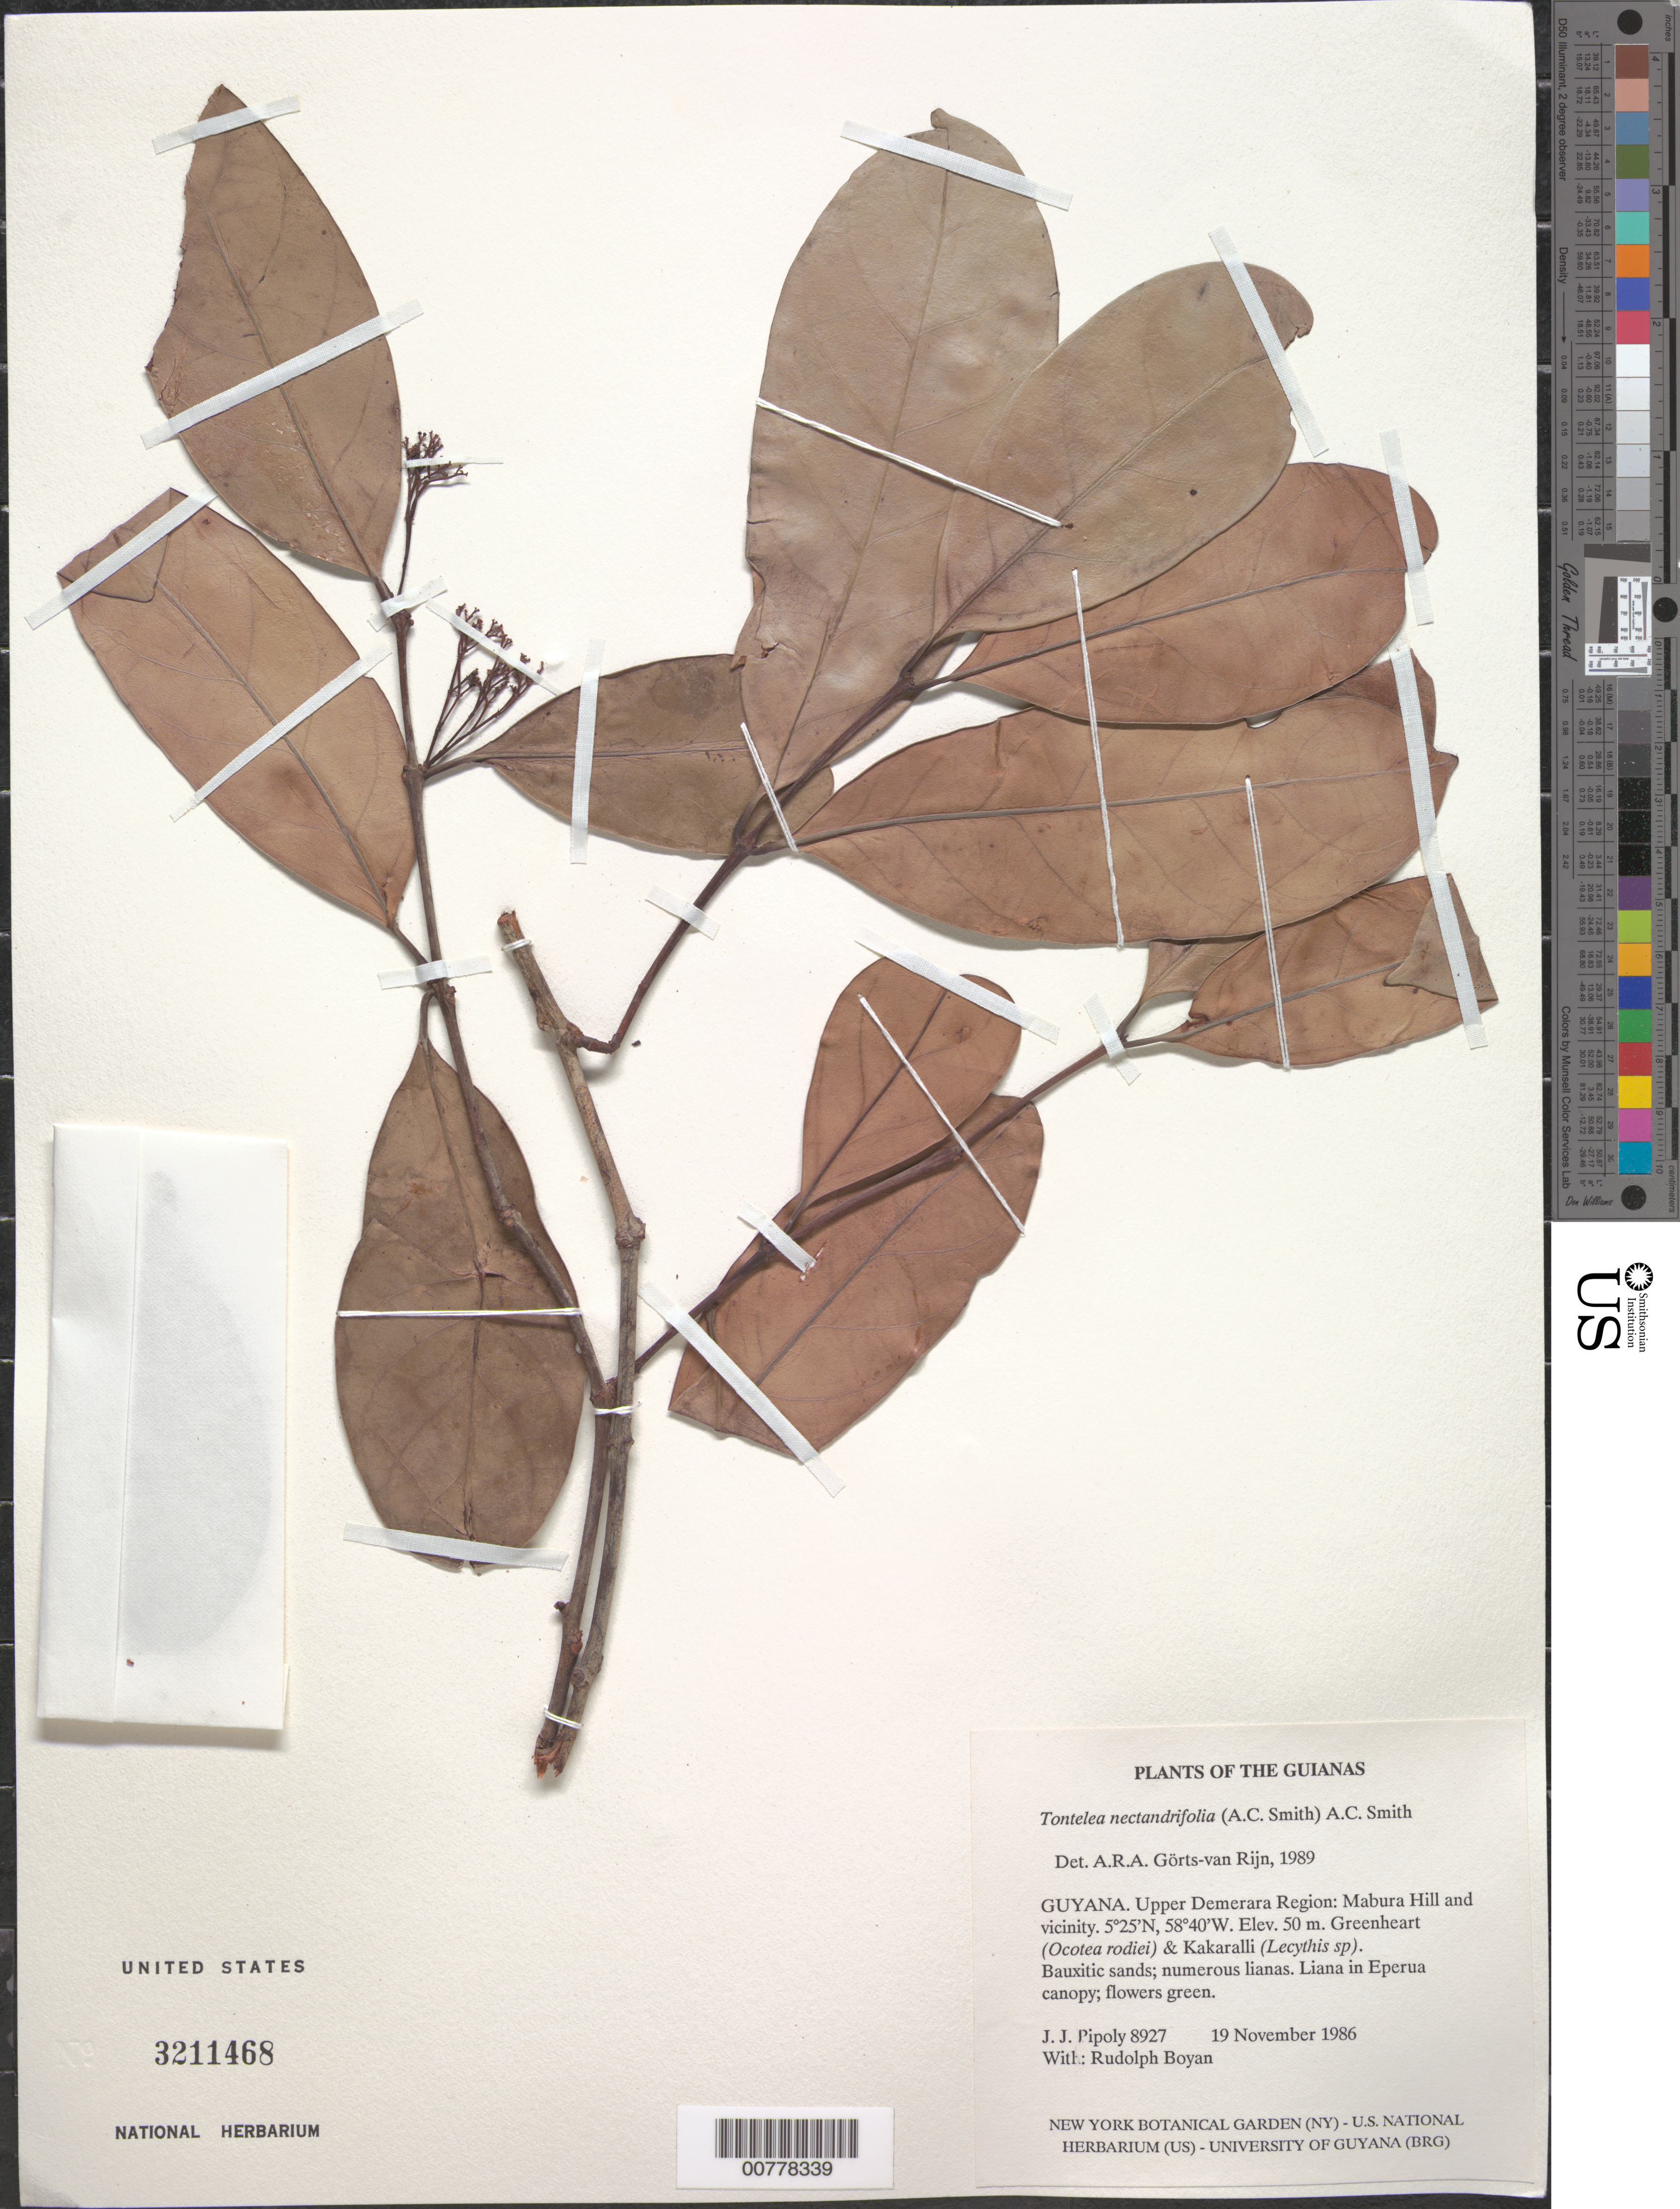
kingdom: Plantae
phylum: Tracheophyta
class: Magnoliopsida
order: Celastrales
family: Celastraceae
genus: Tontelea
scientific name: Tontelea nectandrifolia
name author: (A.C. Sm.) A.C. Sm.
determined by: Görts-van Rijn, A. R. A.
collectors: J. J. Pipoly & R. Boyan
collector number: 8927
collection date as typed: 19 November 1986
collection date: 1986-11-19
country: Guyana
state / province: U. Demerara-Berbice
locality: Mabura Hill and vicinity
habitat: Forest on bauxitic sands. Greenheart (Ocotea rodiaei) and Kakaralli (Lecythis sp). Numerous lianas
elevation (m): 50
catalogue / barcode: US 3211468